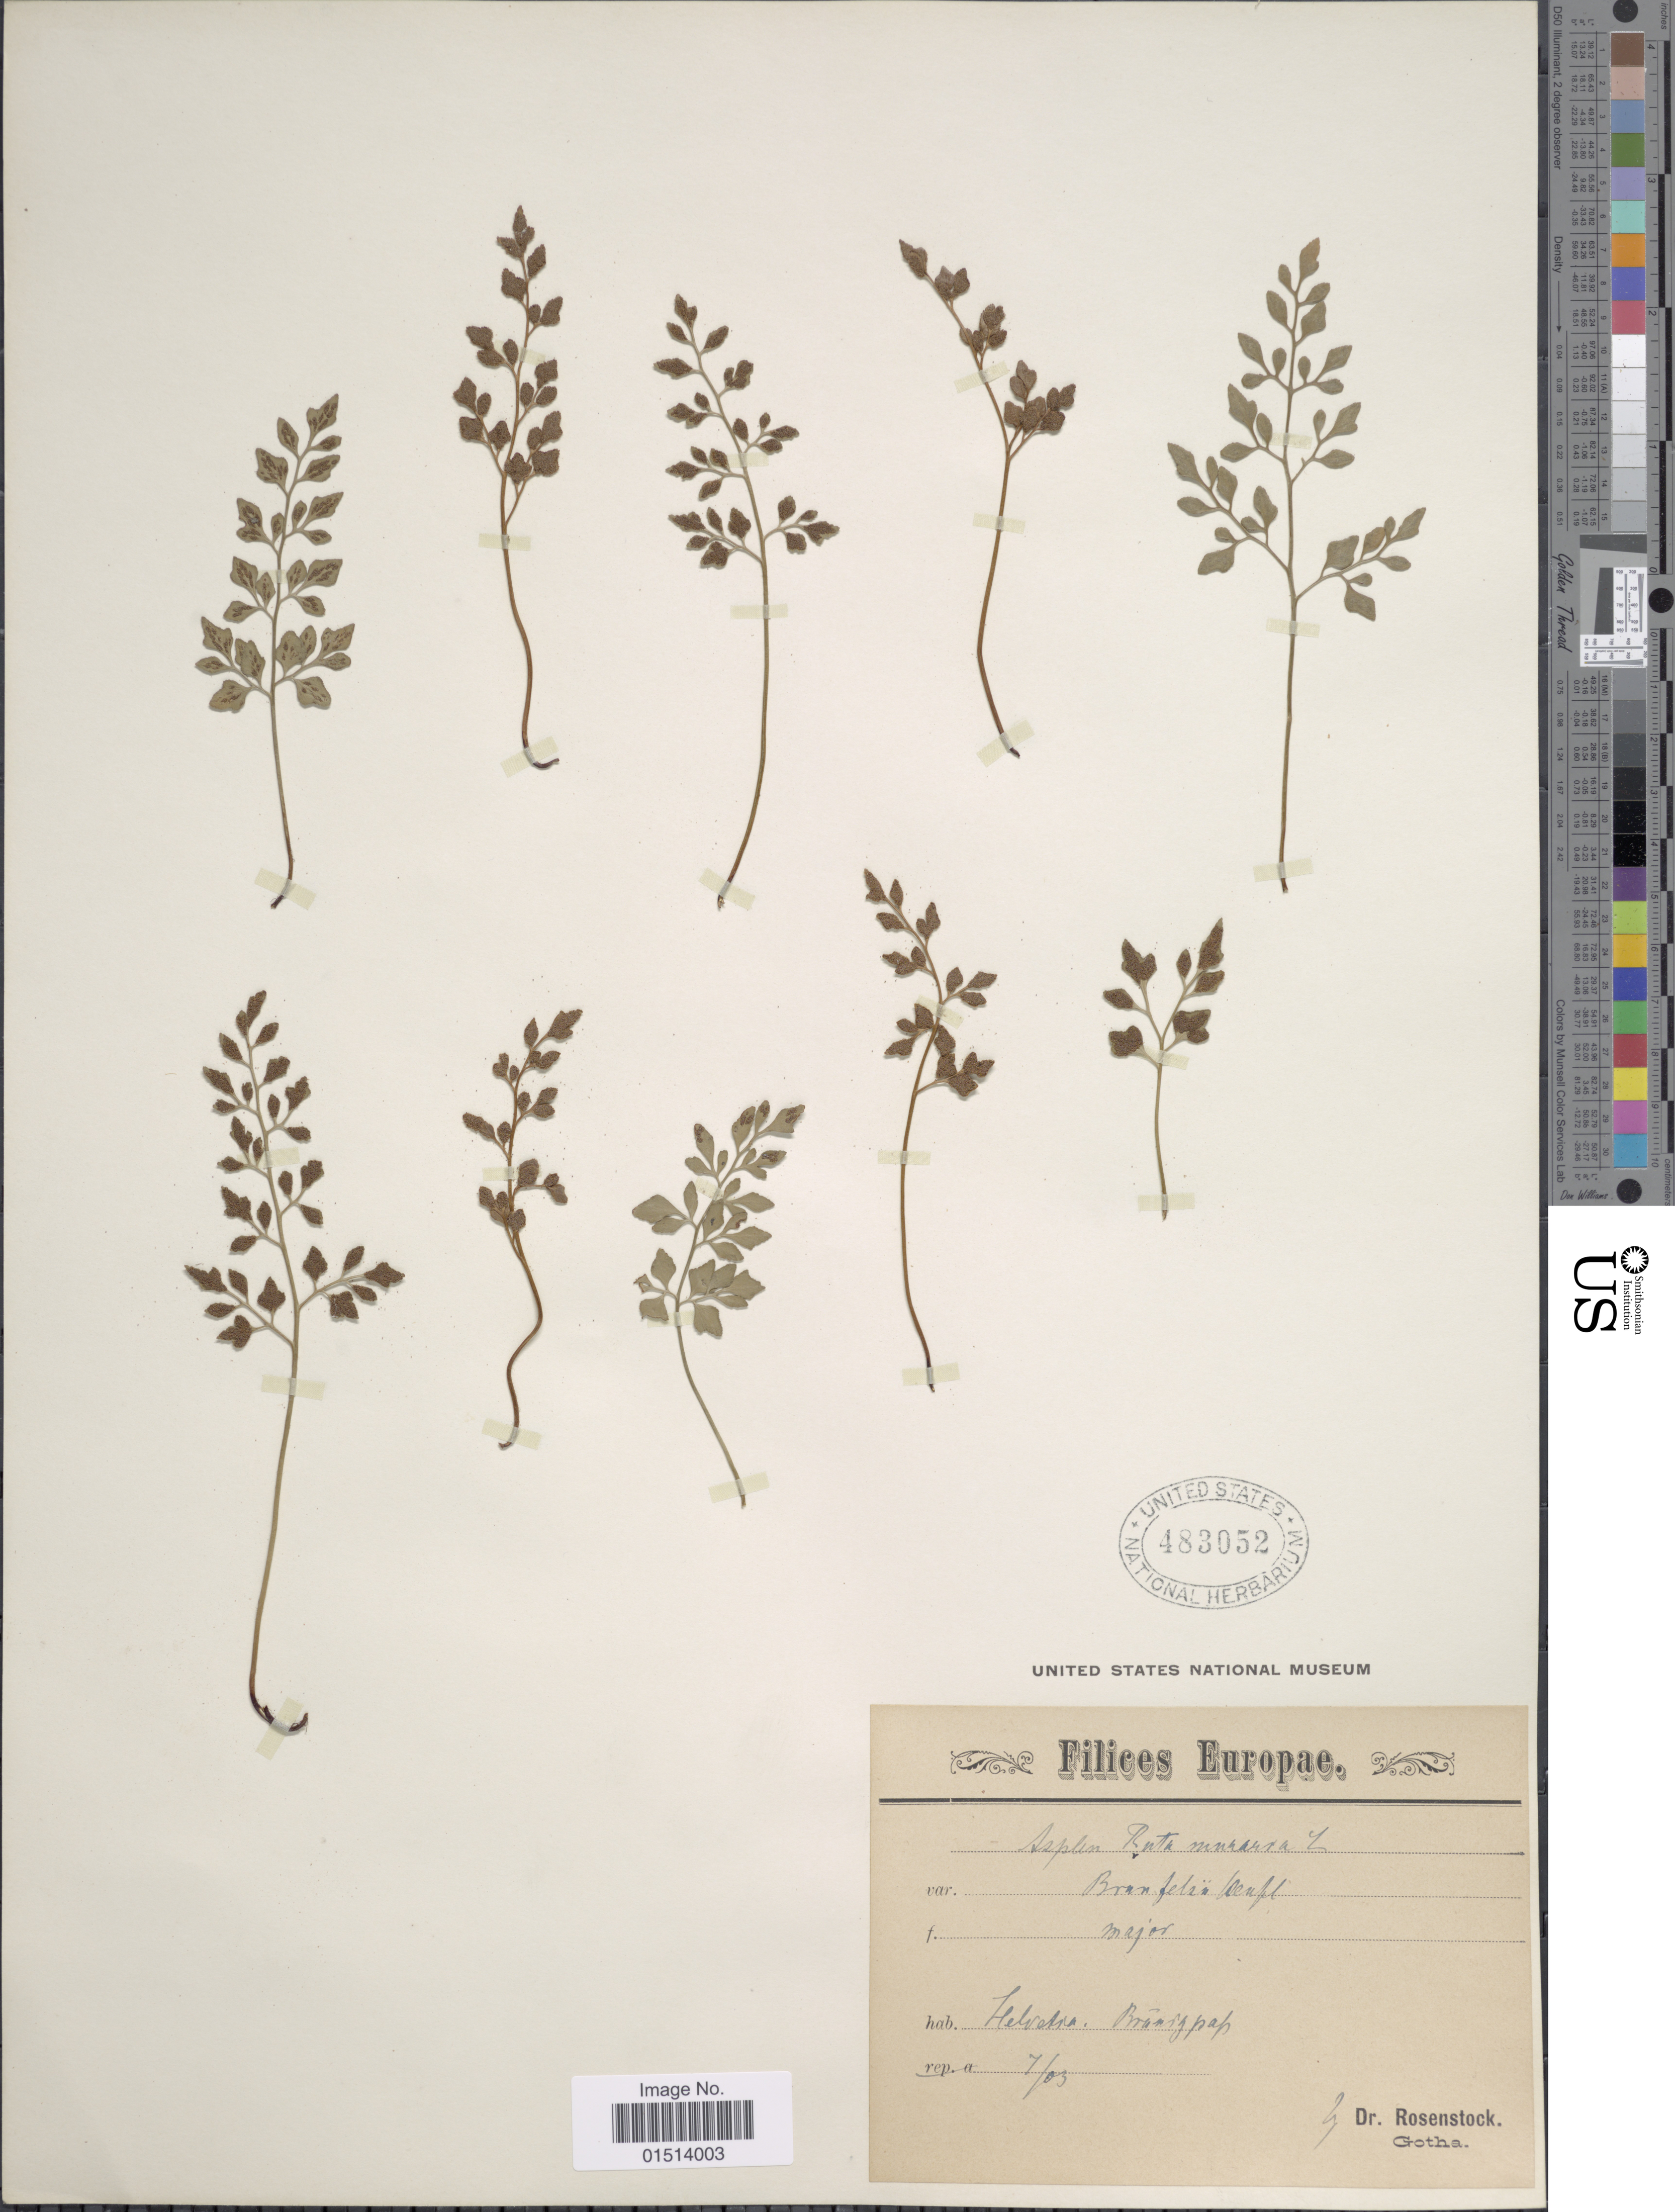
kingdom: Plantae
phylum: Tracheophyta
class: Polypodiopsida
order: Polypodiales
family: Aspleniaceae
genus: Asplenium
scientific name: Asplenium ruta-muraria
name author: L.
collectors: E. Rosenstock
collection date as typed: Transcribed d/m/y: /7/3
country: Switzerland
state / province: Bern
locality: Helvetia. Brünigpass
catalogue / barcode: US 483052